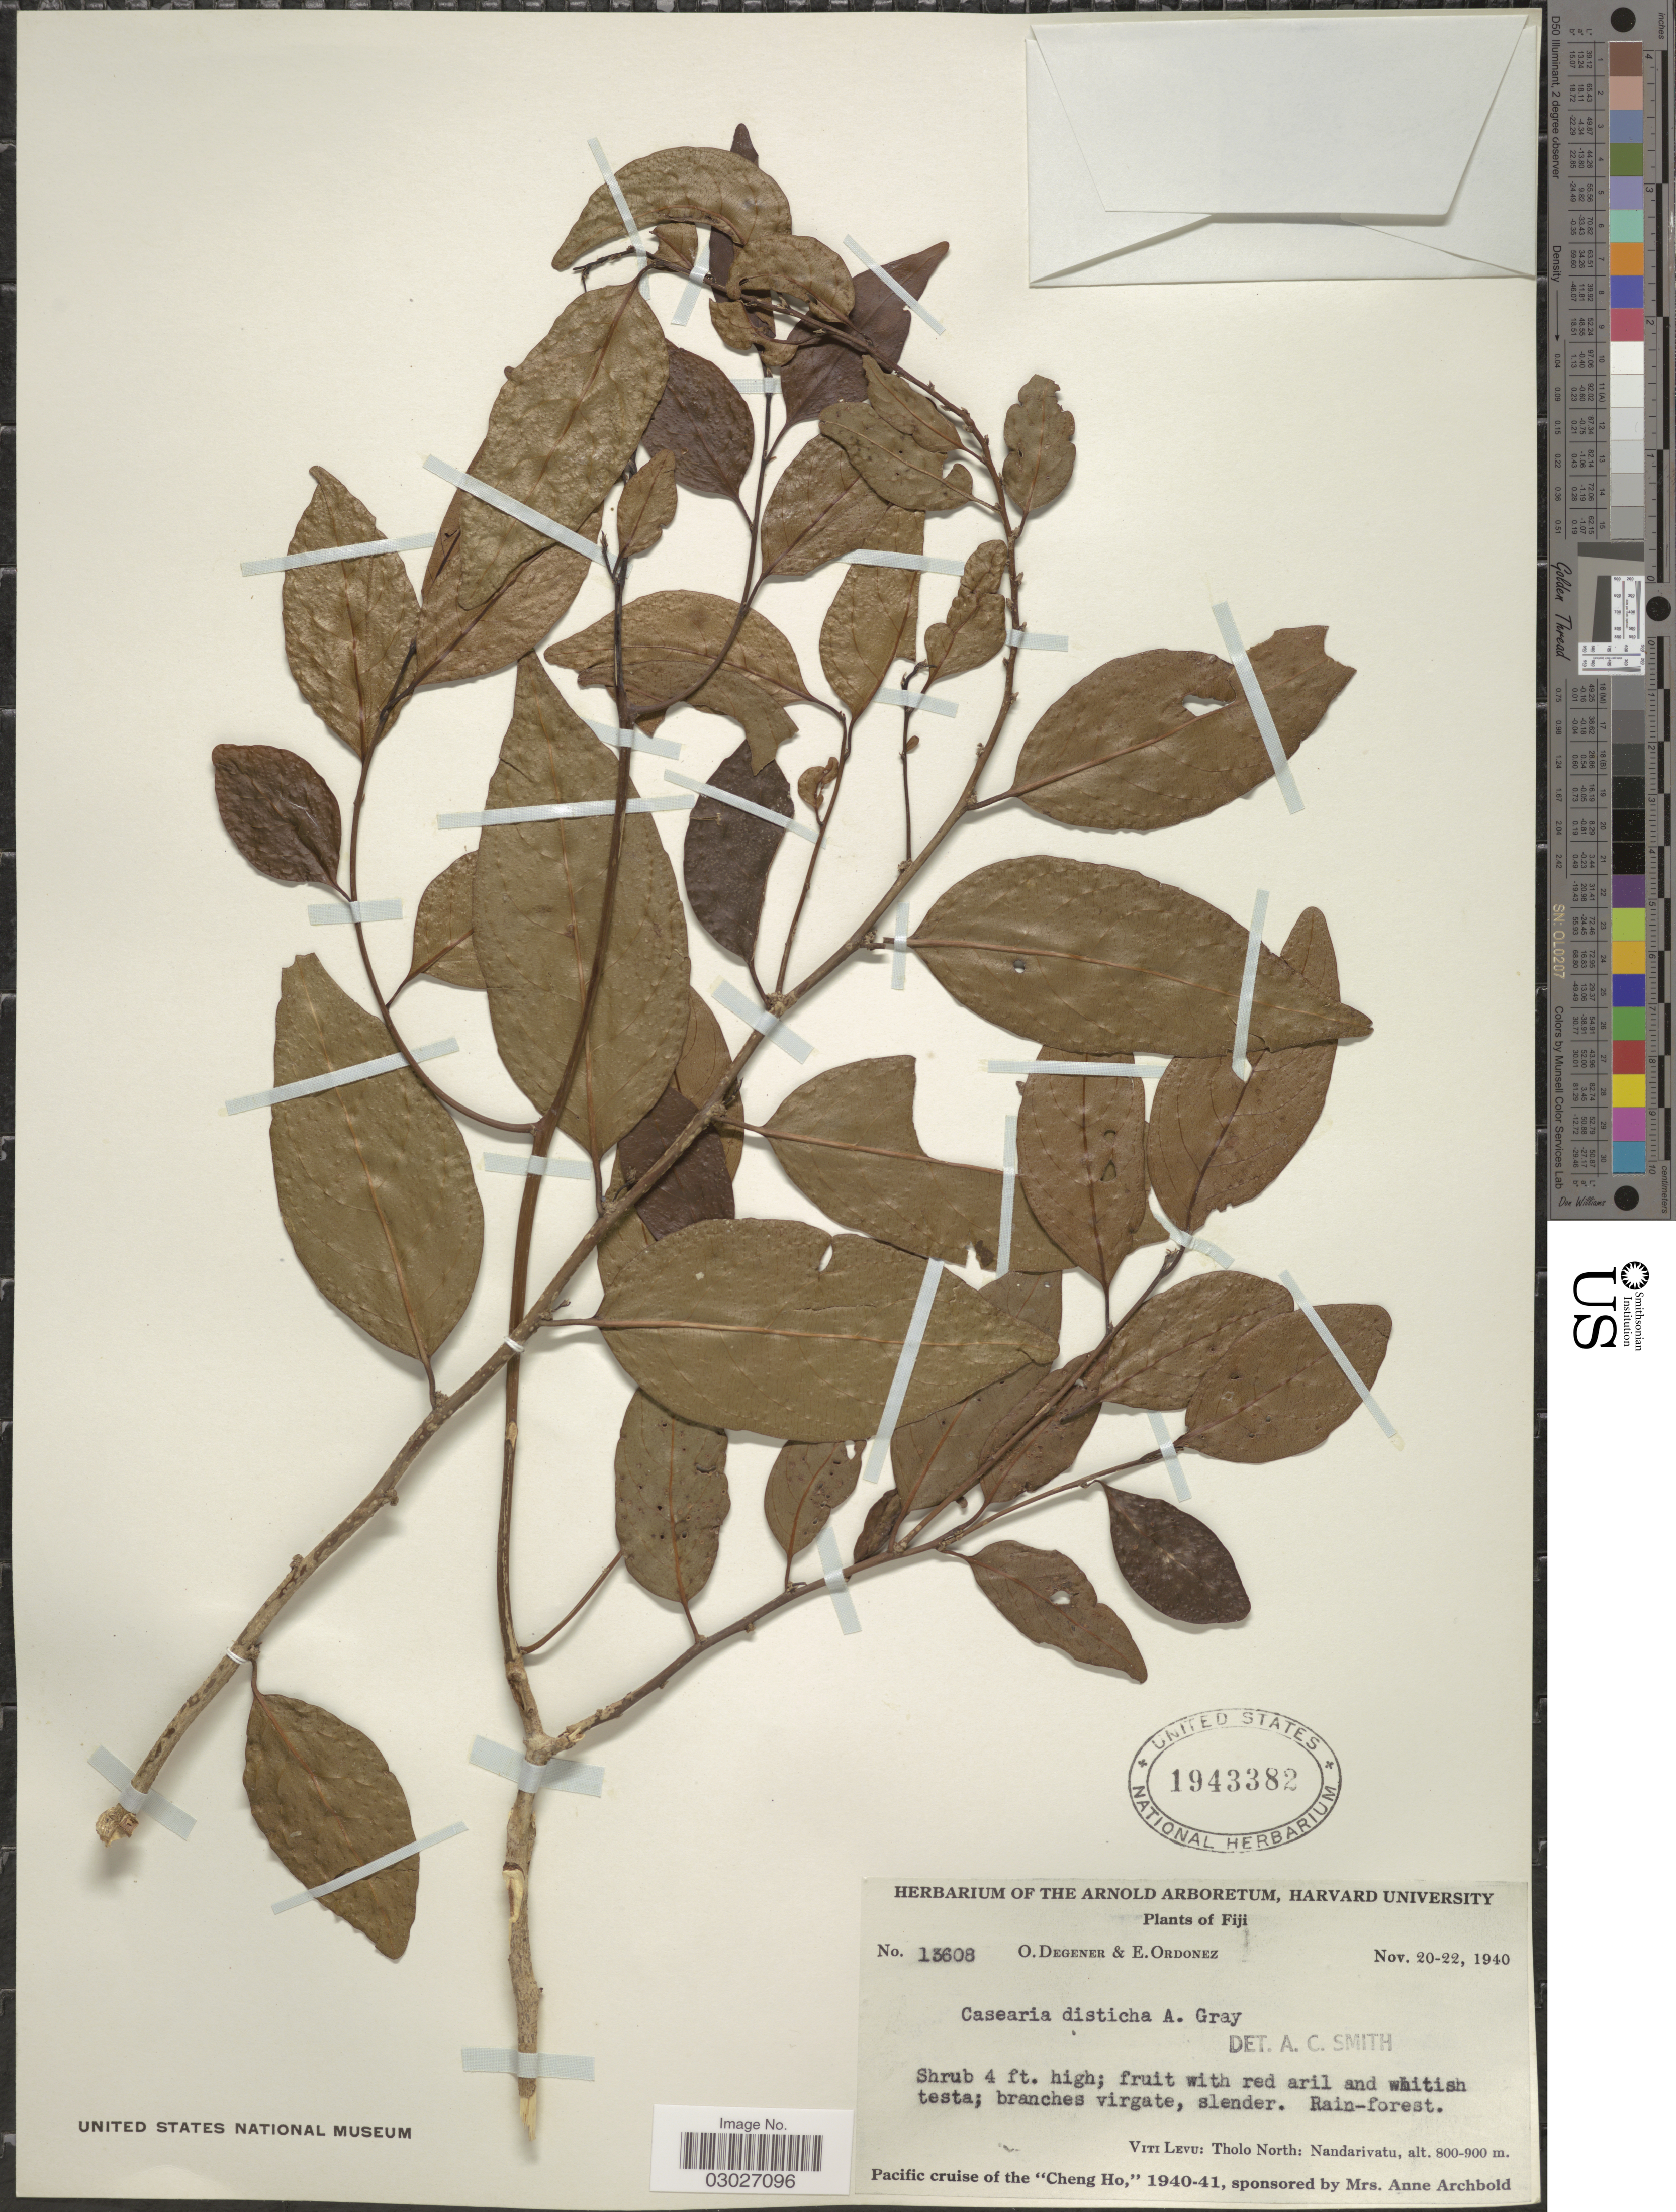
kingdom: Plantae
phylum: Tracheophyta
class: Magnoliopsida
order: Malpighiales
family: Salicaceae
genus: Casearia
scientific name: Casearia disticha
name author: A. Gray in Wilkes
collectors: O. Degener & E. Ordonez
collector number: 13608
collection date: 1940-11-20/1940-11-22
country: Fiji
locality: Viti Levu: Tholo North: Nandarivatu.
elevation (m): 800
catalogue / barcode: US 1943382